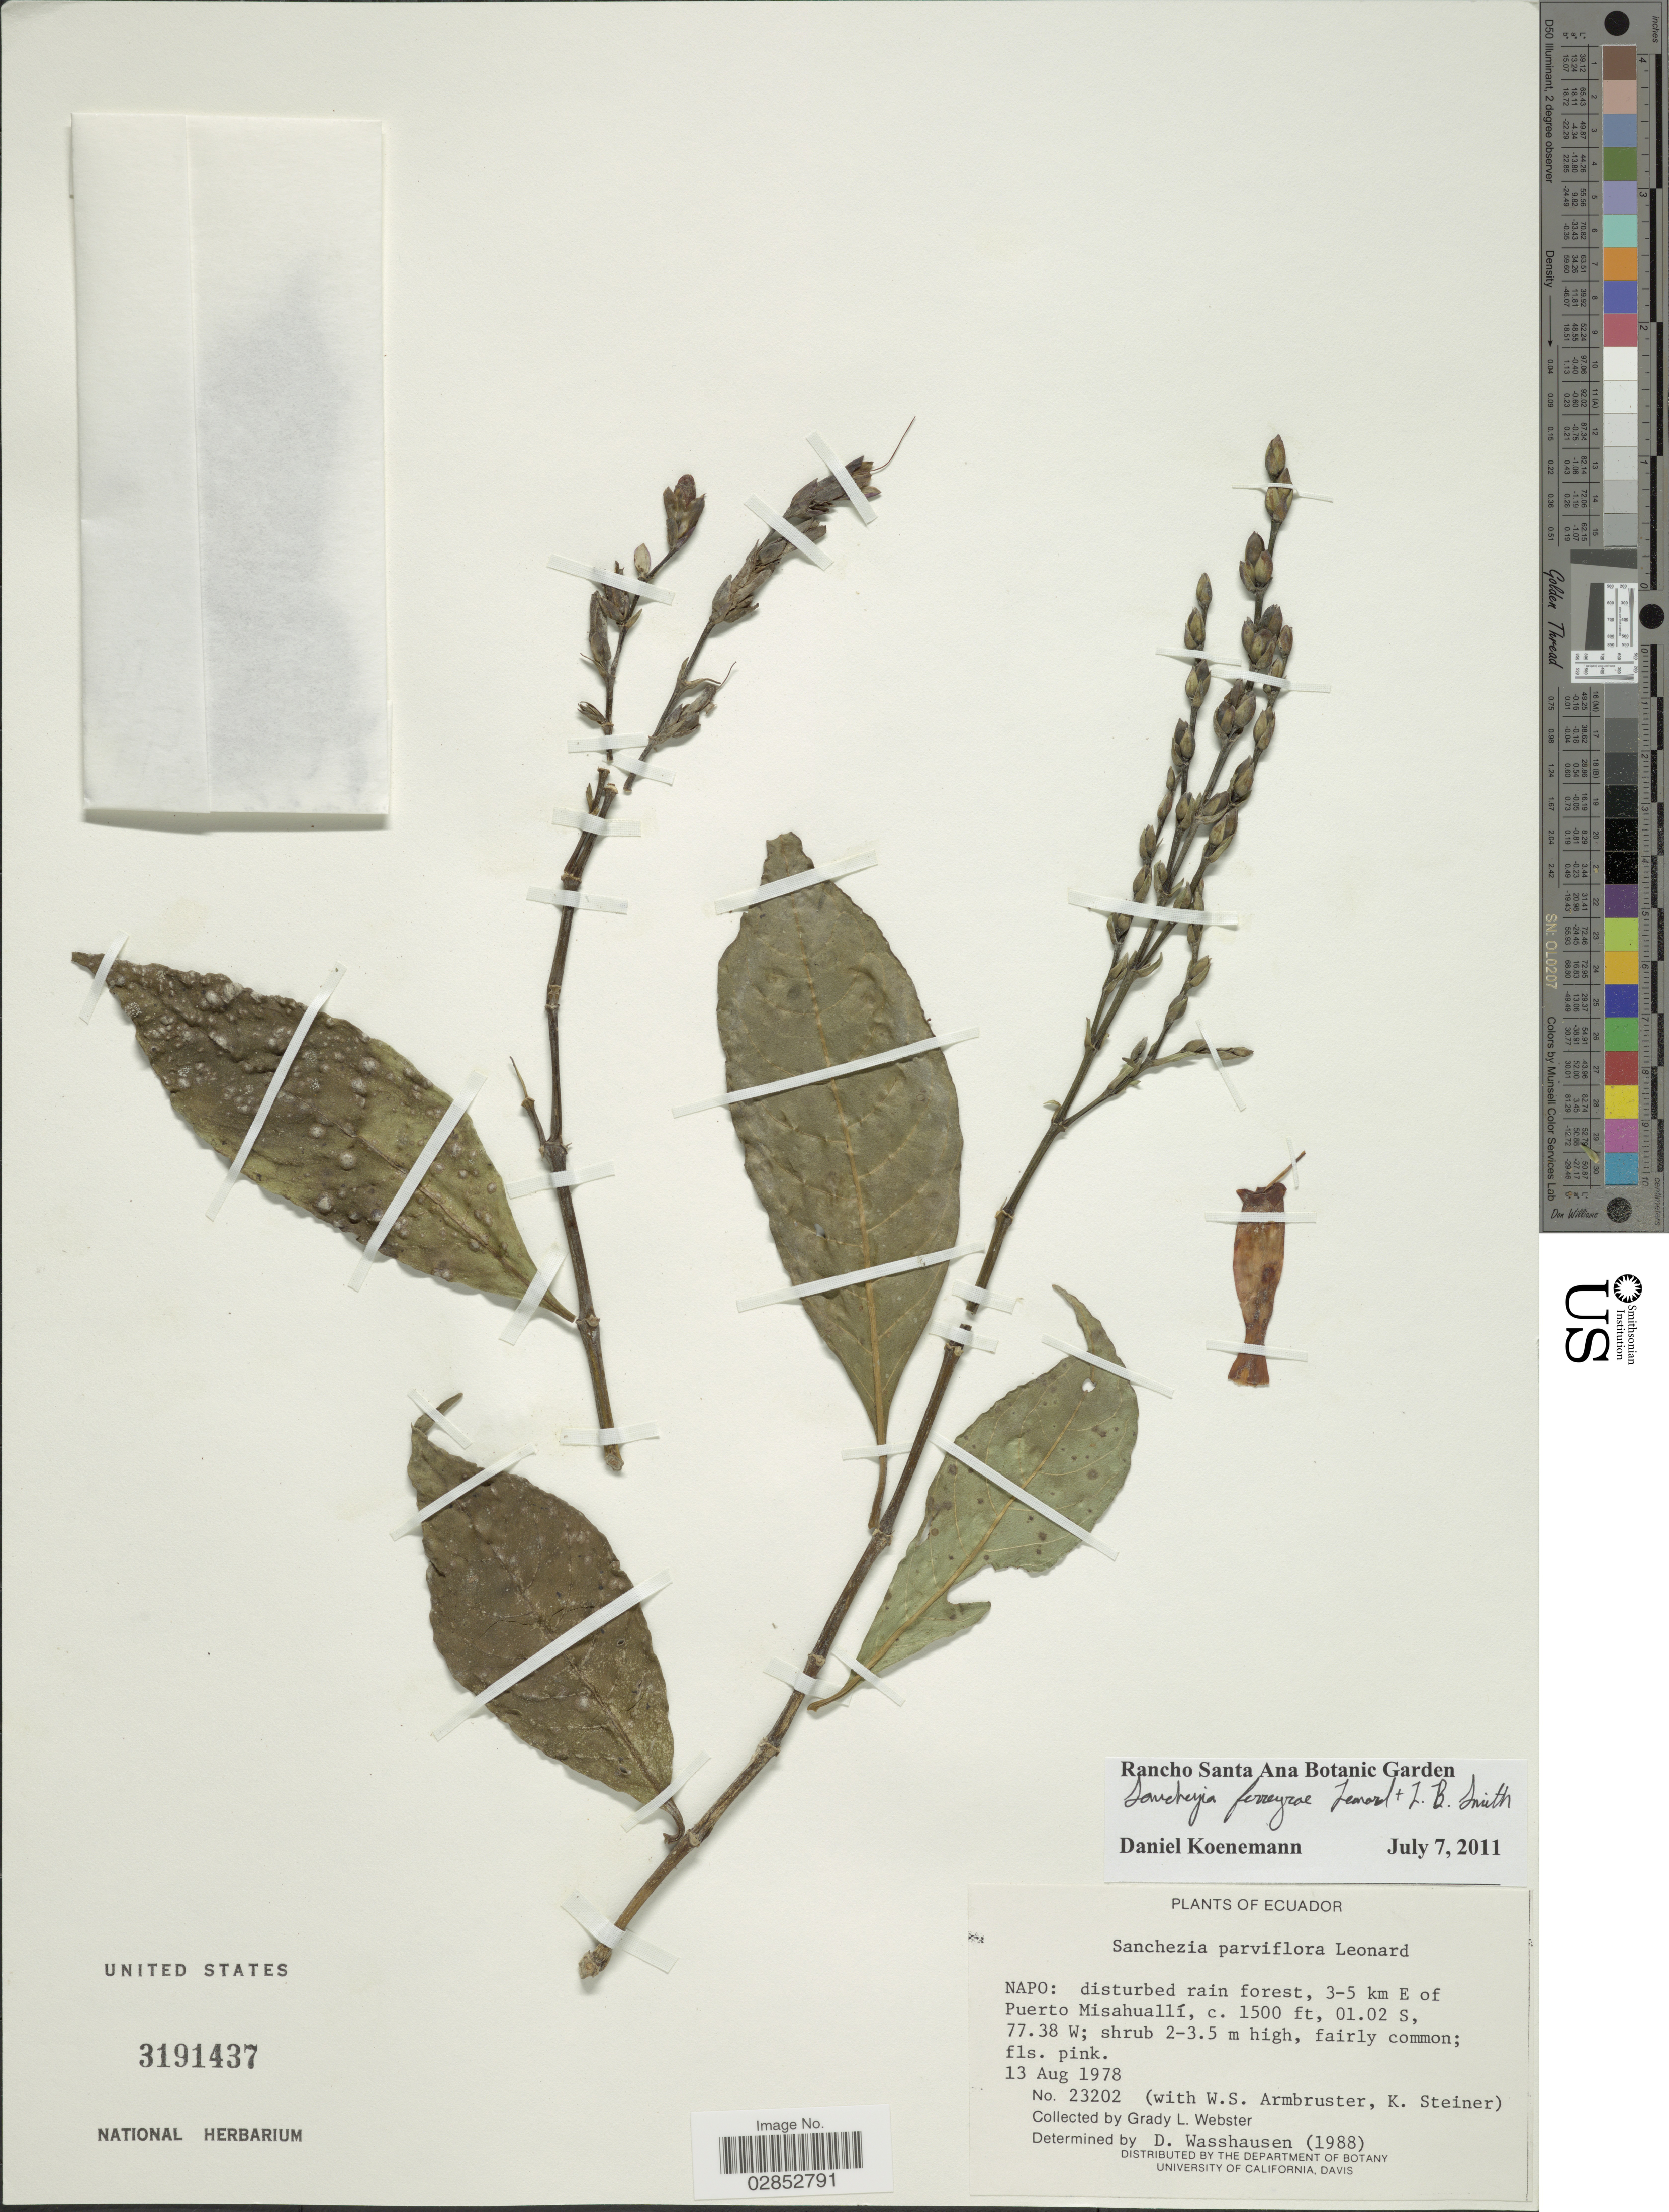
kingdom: Plantae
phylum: Tracheophyta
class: Magnoliopsida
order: Lamiales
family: Acanthaceae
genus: Sanchezia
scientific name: Sanchezia putumayensis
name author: Leonard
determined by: Azevedo, Igor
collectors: G. L. Webster, W. S. Armbruster & K. Steiner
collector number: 23202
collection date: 1978-08-13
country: Ecuador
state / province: Napo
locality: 3-5 km E of Puerto Misahuallí.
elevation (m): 457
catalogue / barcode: US 3191437